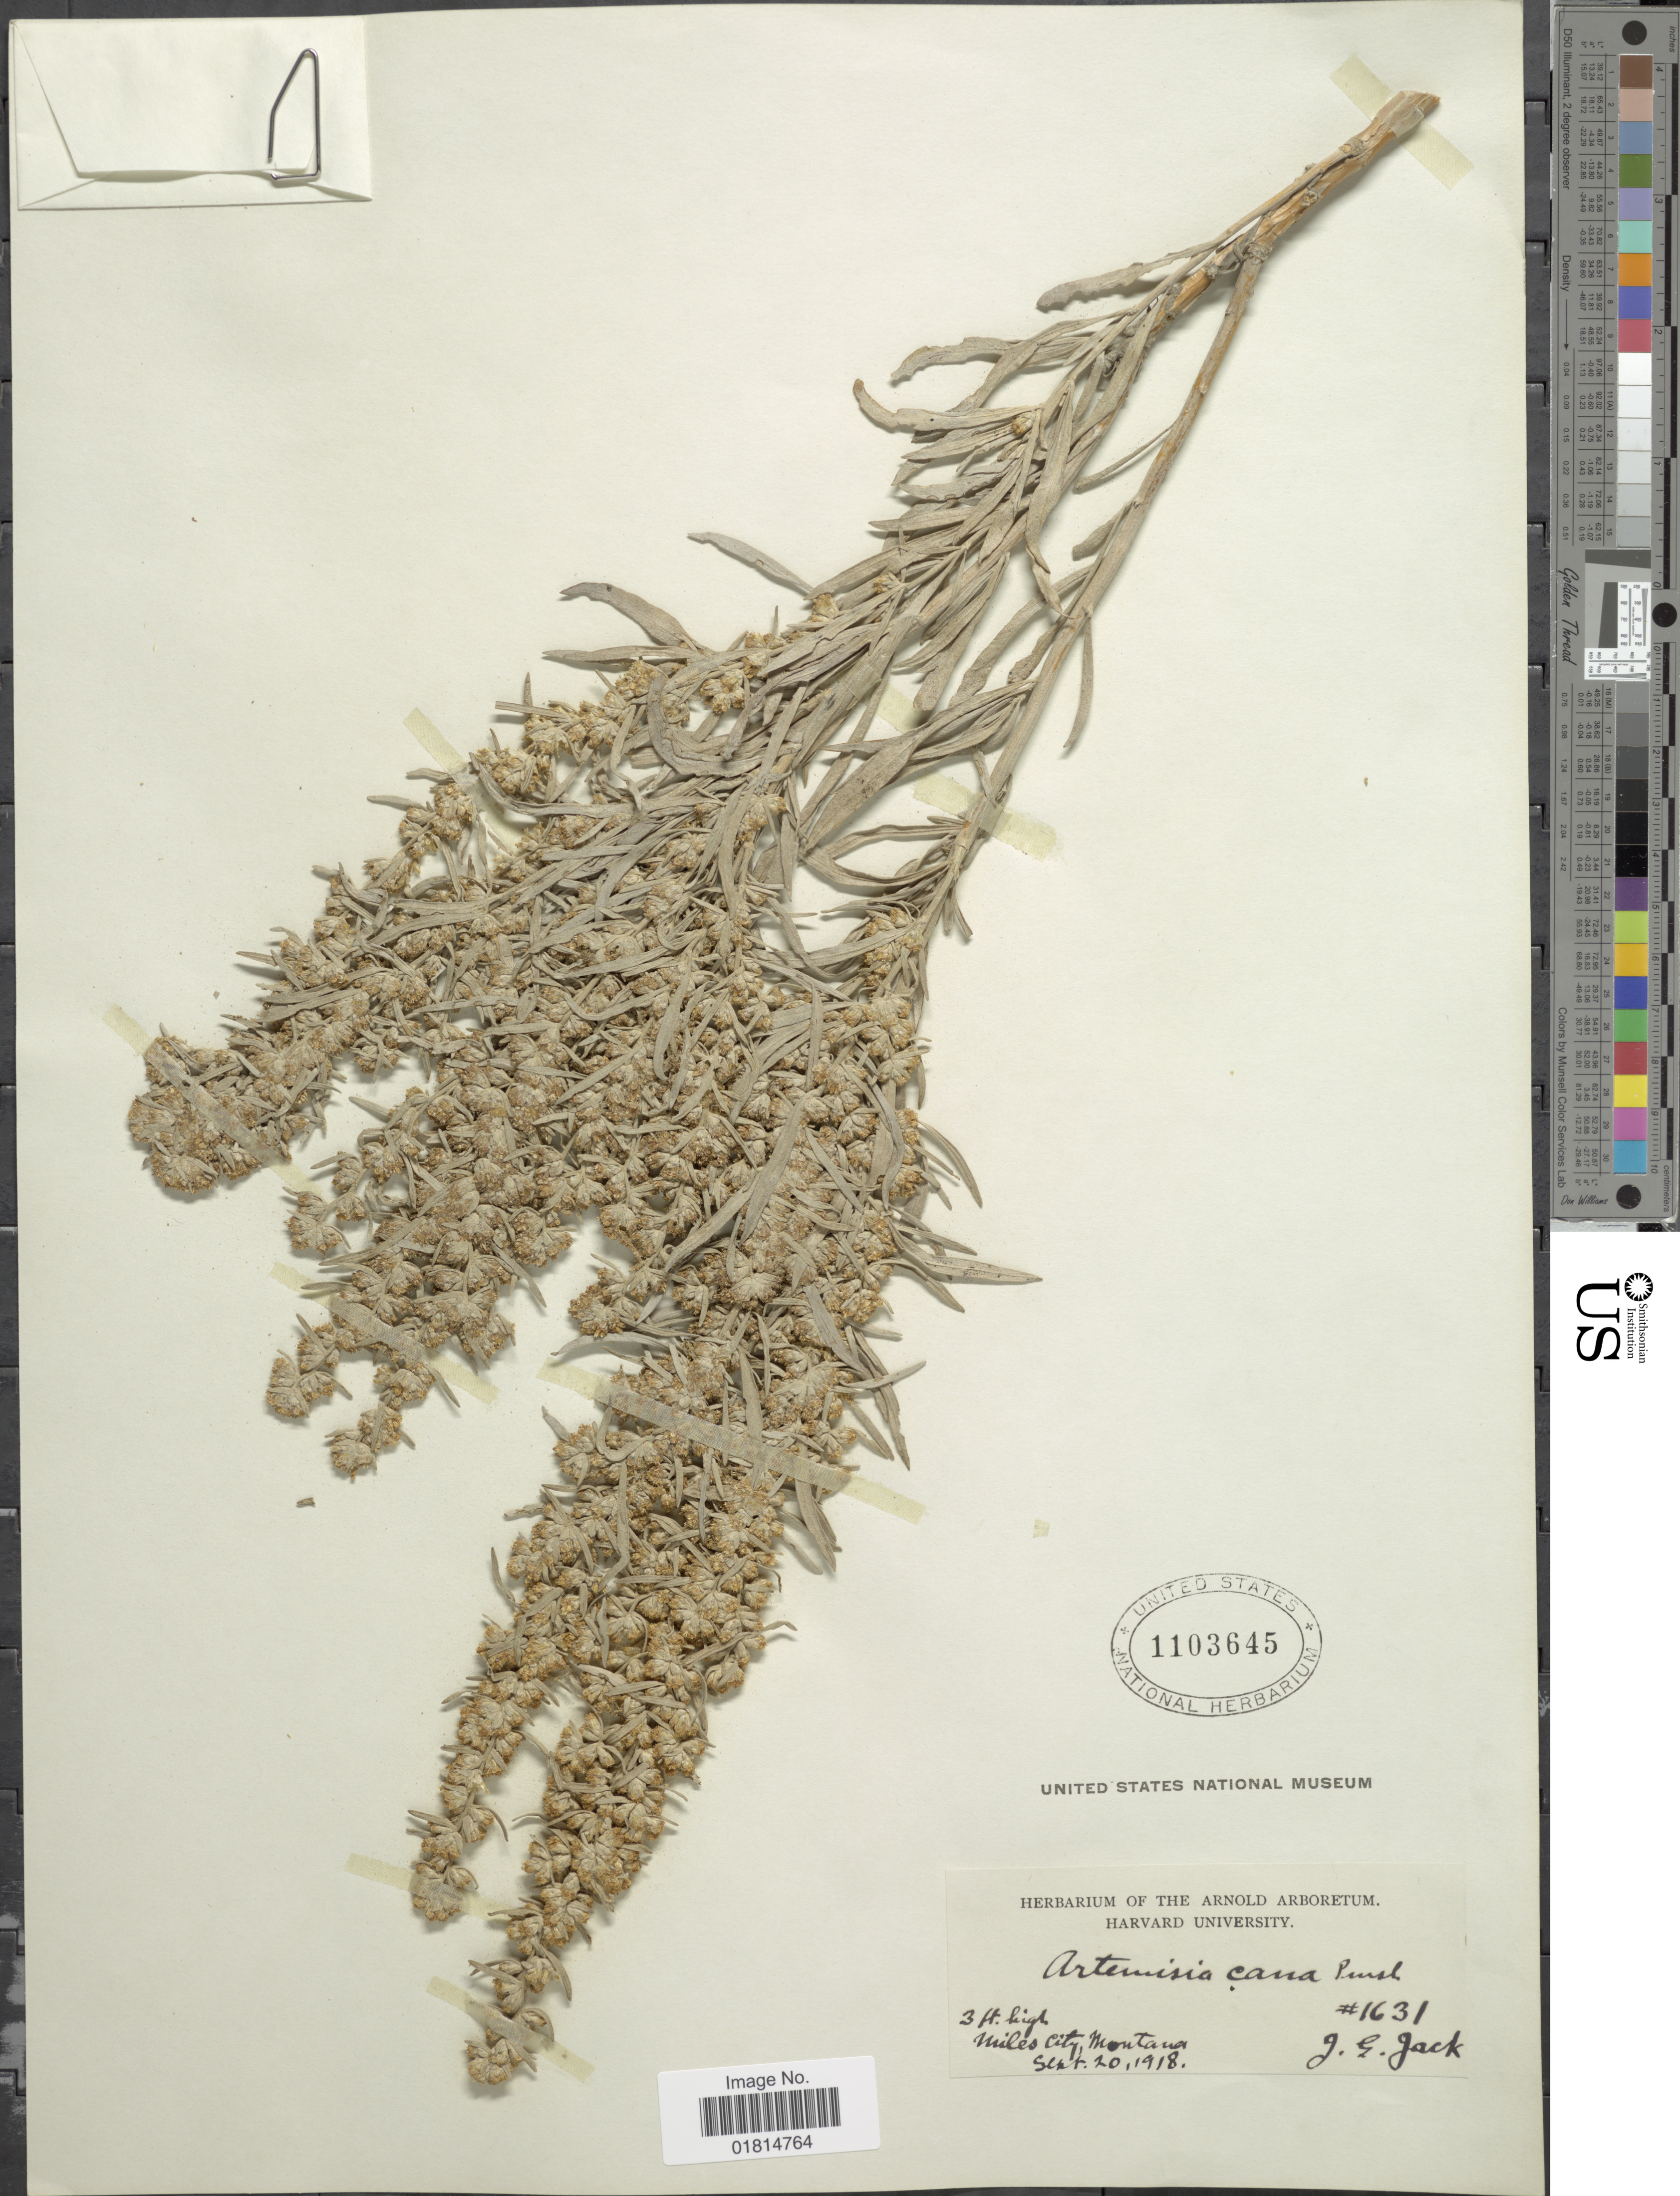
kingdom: Plantae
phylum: Tracheophyta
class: Magnoliopsida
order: Asterales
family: Asteraceae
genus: Artemisia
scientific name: Artemisia cana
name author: Pursh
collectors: J. Jack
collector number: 1631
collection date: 1918-09-20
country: United States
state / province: Montana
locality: Miles City, Montana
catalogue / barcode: US 1103645